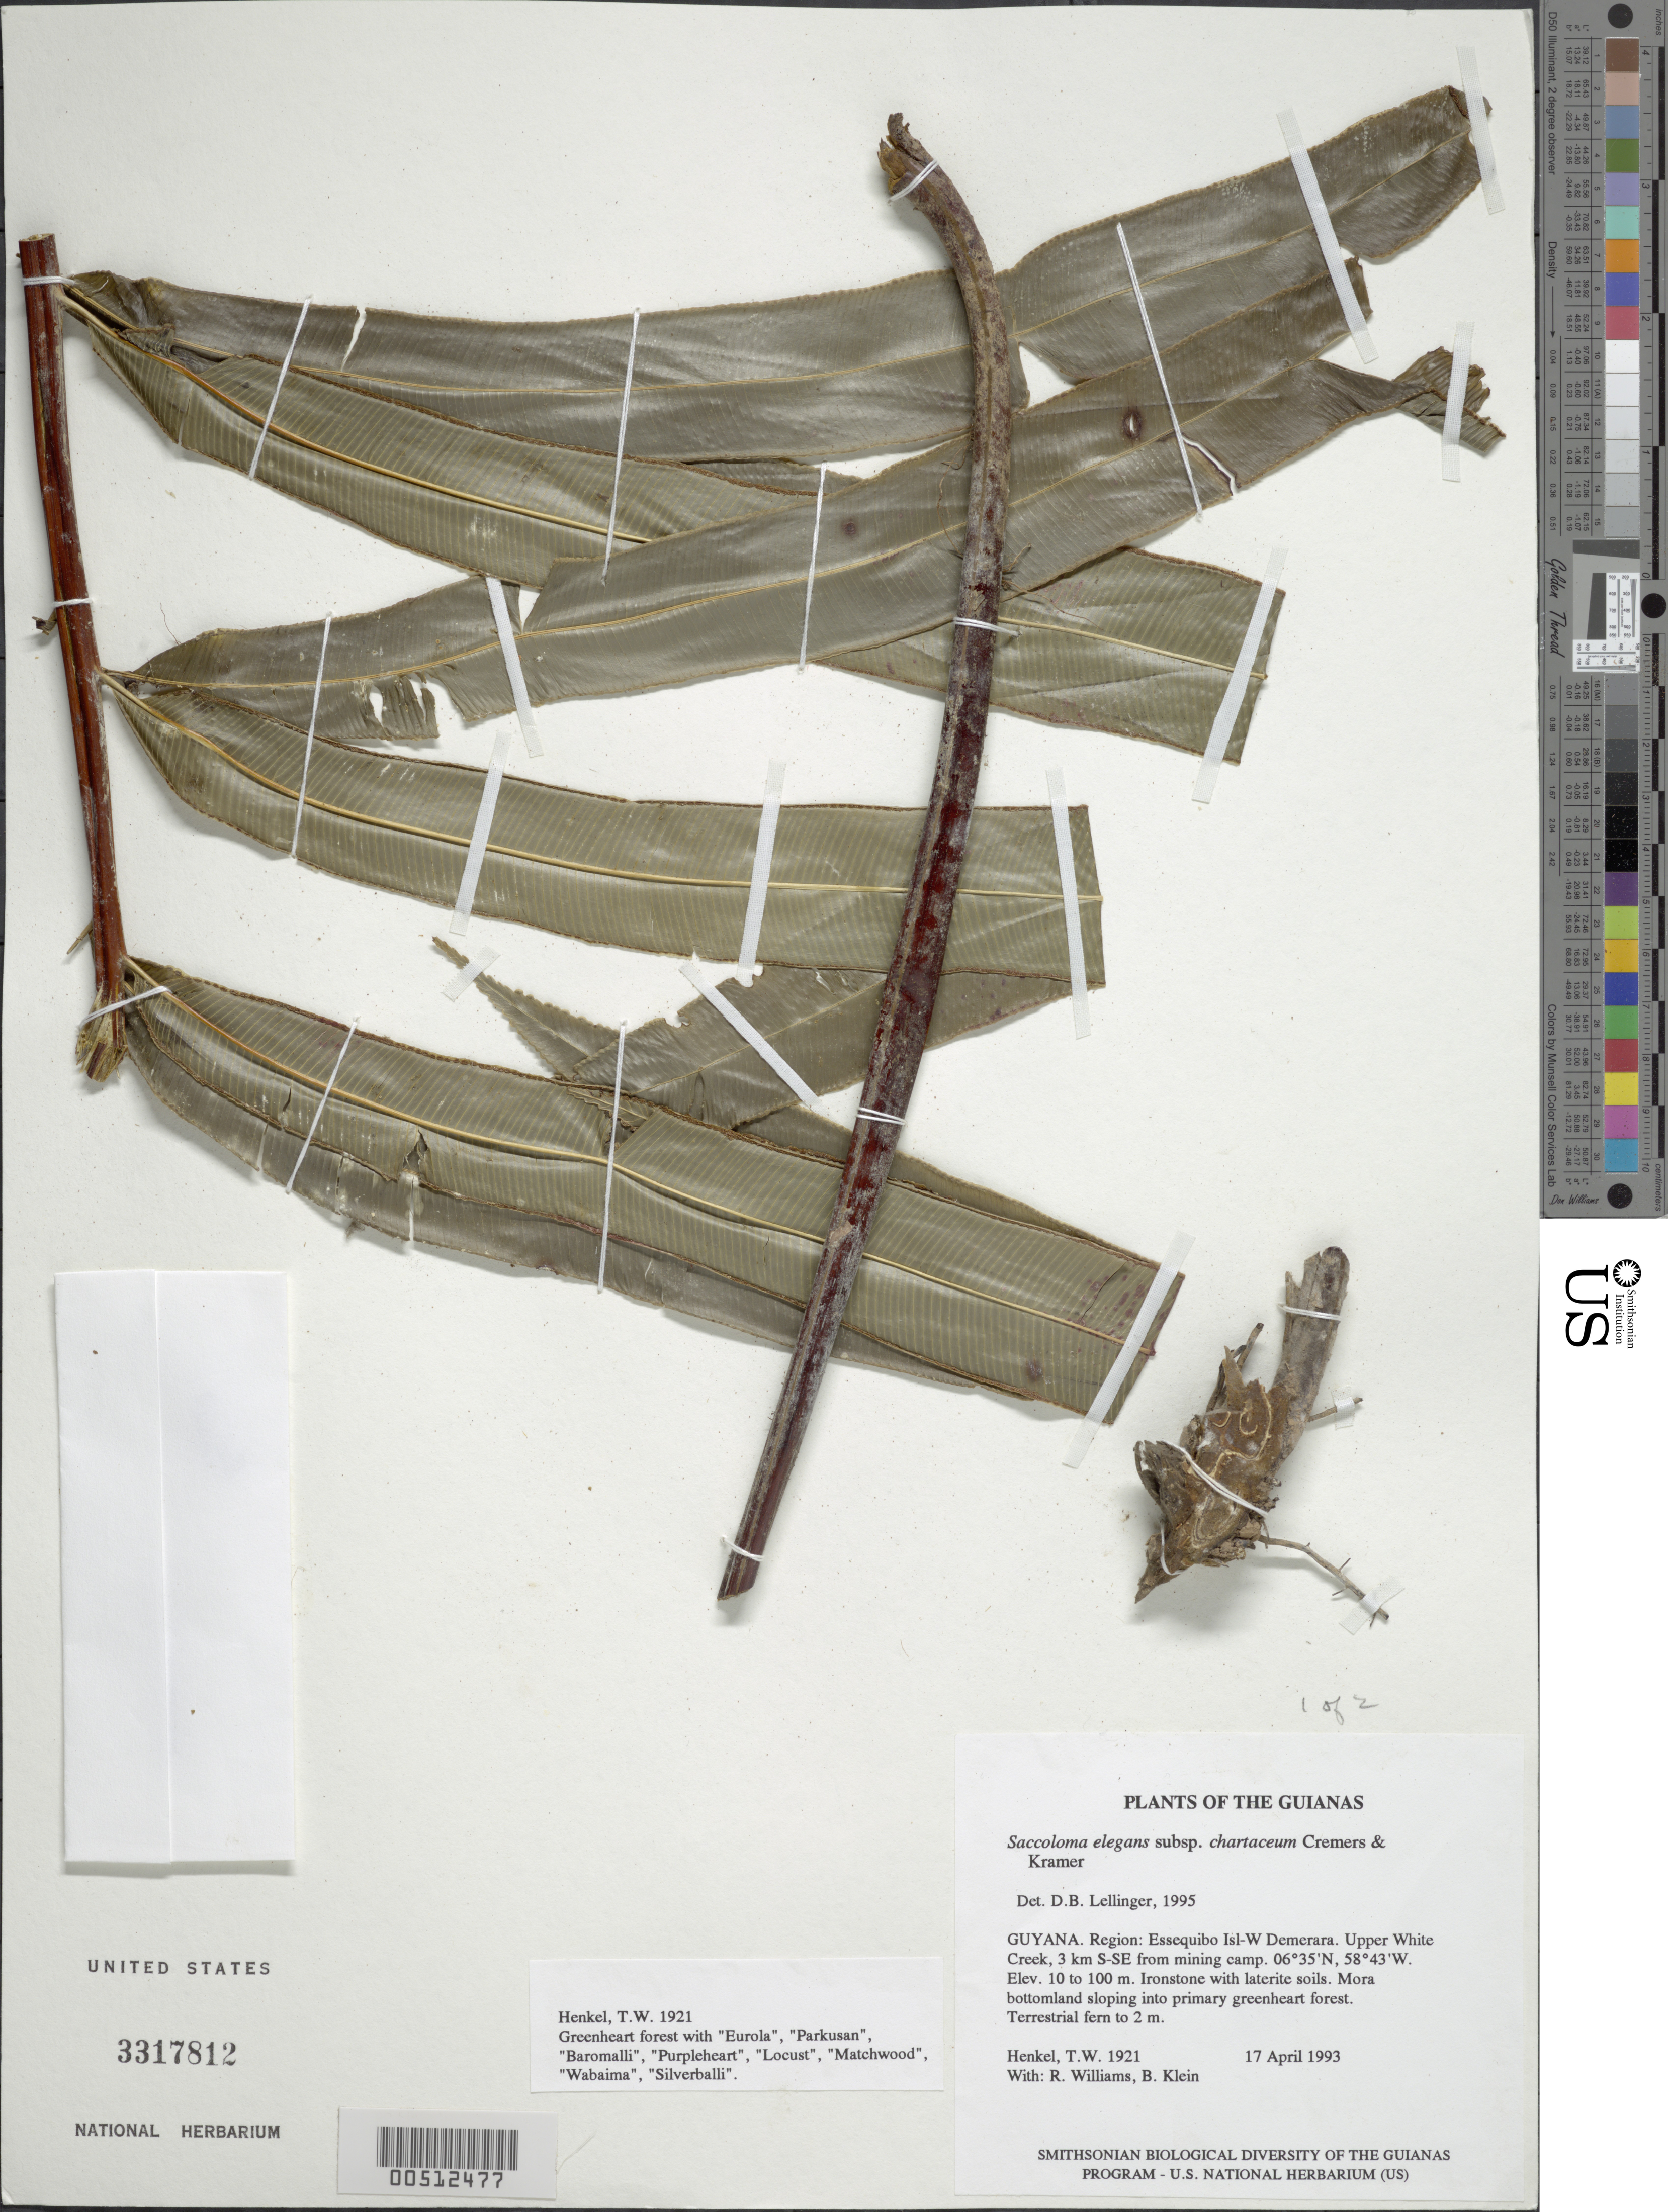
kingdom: Plantae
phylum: Tracheophyta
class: Polypodiopsida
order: Polypodiales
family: Saccolomataceae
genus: Saccoloma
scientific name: Saccoloma elegans subsp. chartaceum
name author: Cremers & K.U. Kramer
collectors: T. Henkel, R. Williams & B. Klein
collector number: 1921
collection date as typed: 17 April 1993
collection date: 1993-04-17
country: Guyana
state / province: Essequibo Isl-W. Demerara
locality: Upper White Creek, 3 km S-SE from mining camp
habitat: Ironstone with laterite soils. Mora bottomland sloping into primary greenheart forest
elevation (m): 10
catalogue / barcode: US 3317812